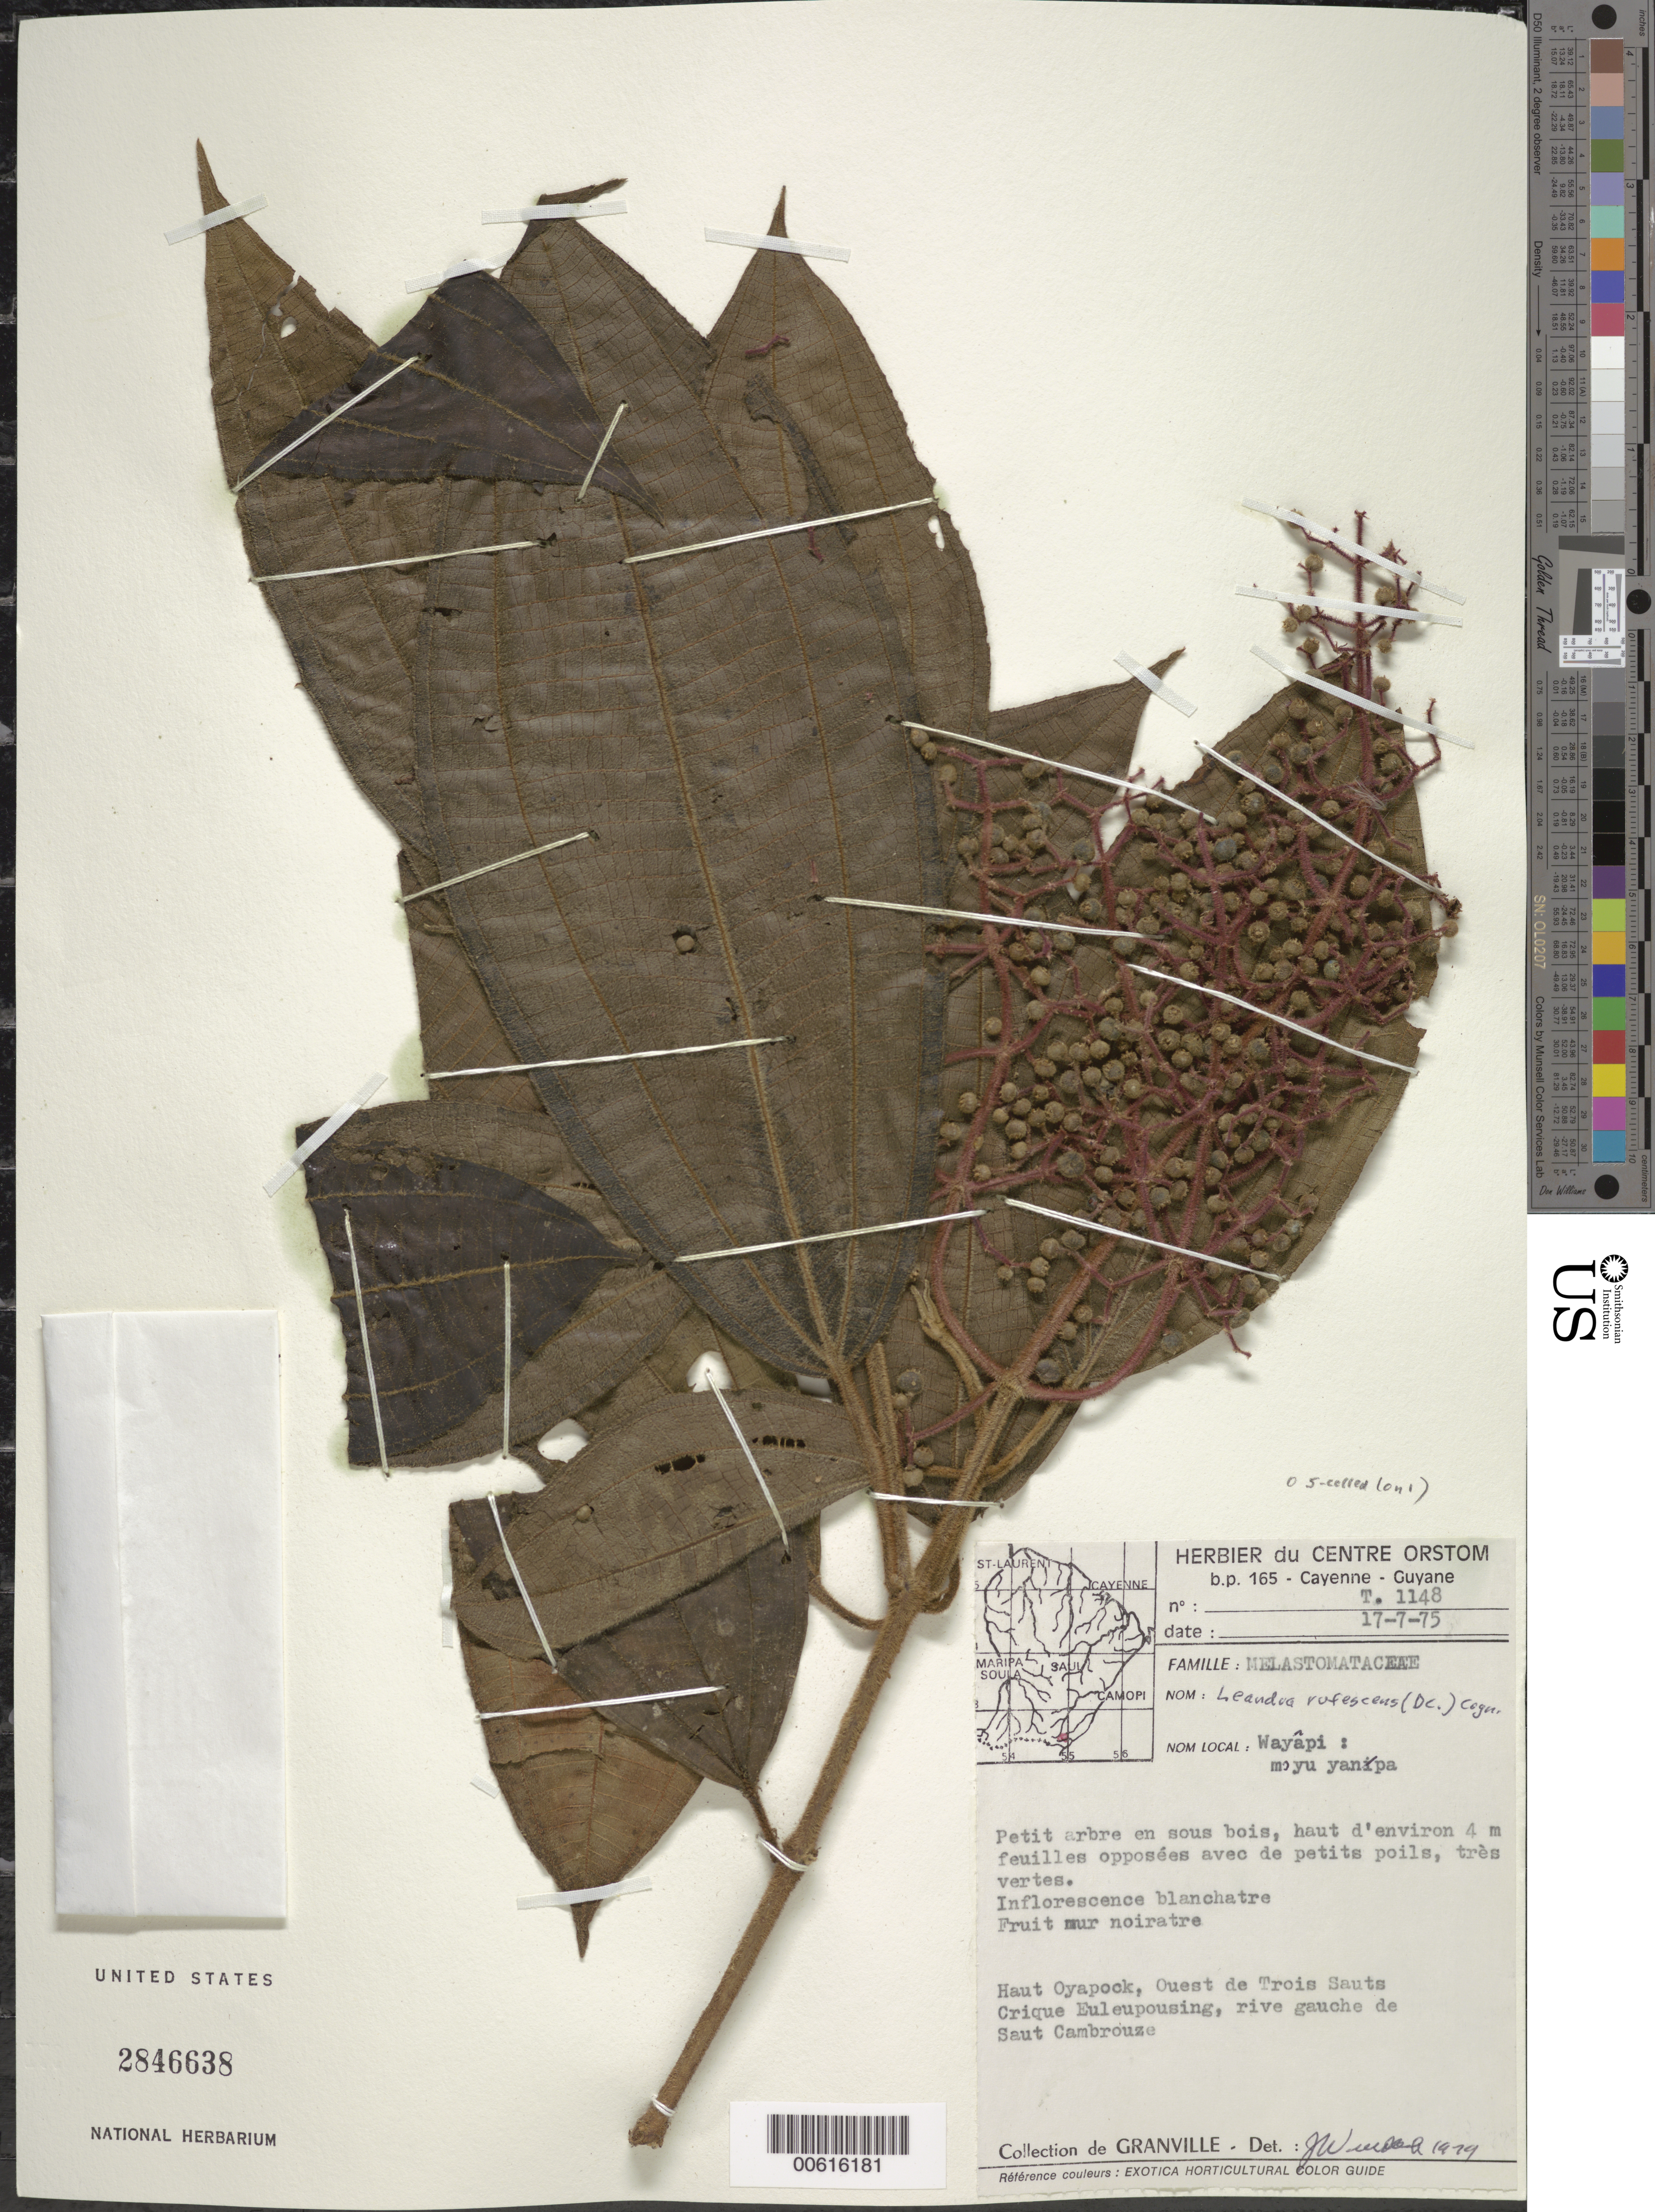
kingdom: Plantae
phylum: Tracheophyta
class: Magnoliopsida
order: Myrtales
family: Melastomataceae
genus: Leandra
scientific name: Leandra rufescens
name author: (DC.) Cogn.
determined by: Wurdack, John J., (US), US (UNITED STATES)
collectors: J.-J. de Granville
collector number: T 1148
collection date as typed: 17-Jul-75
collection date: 1975-07-17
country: French Guiana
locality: Haut Oyapock, W of Trois Sauts, Crique Euleupousing, rive gauche de Saut Cambrouse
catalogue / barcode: US 2846638